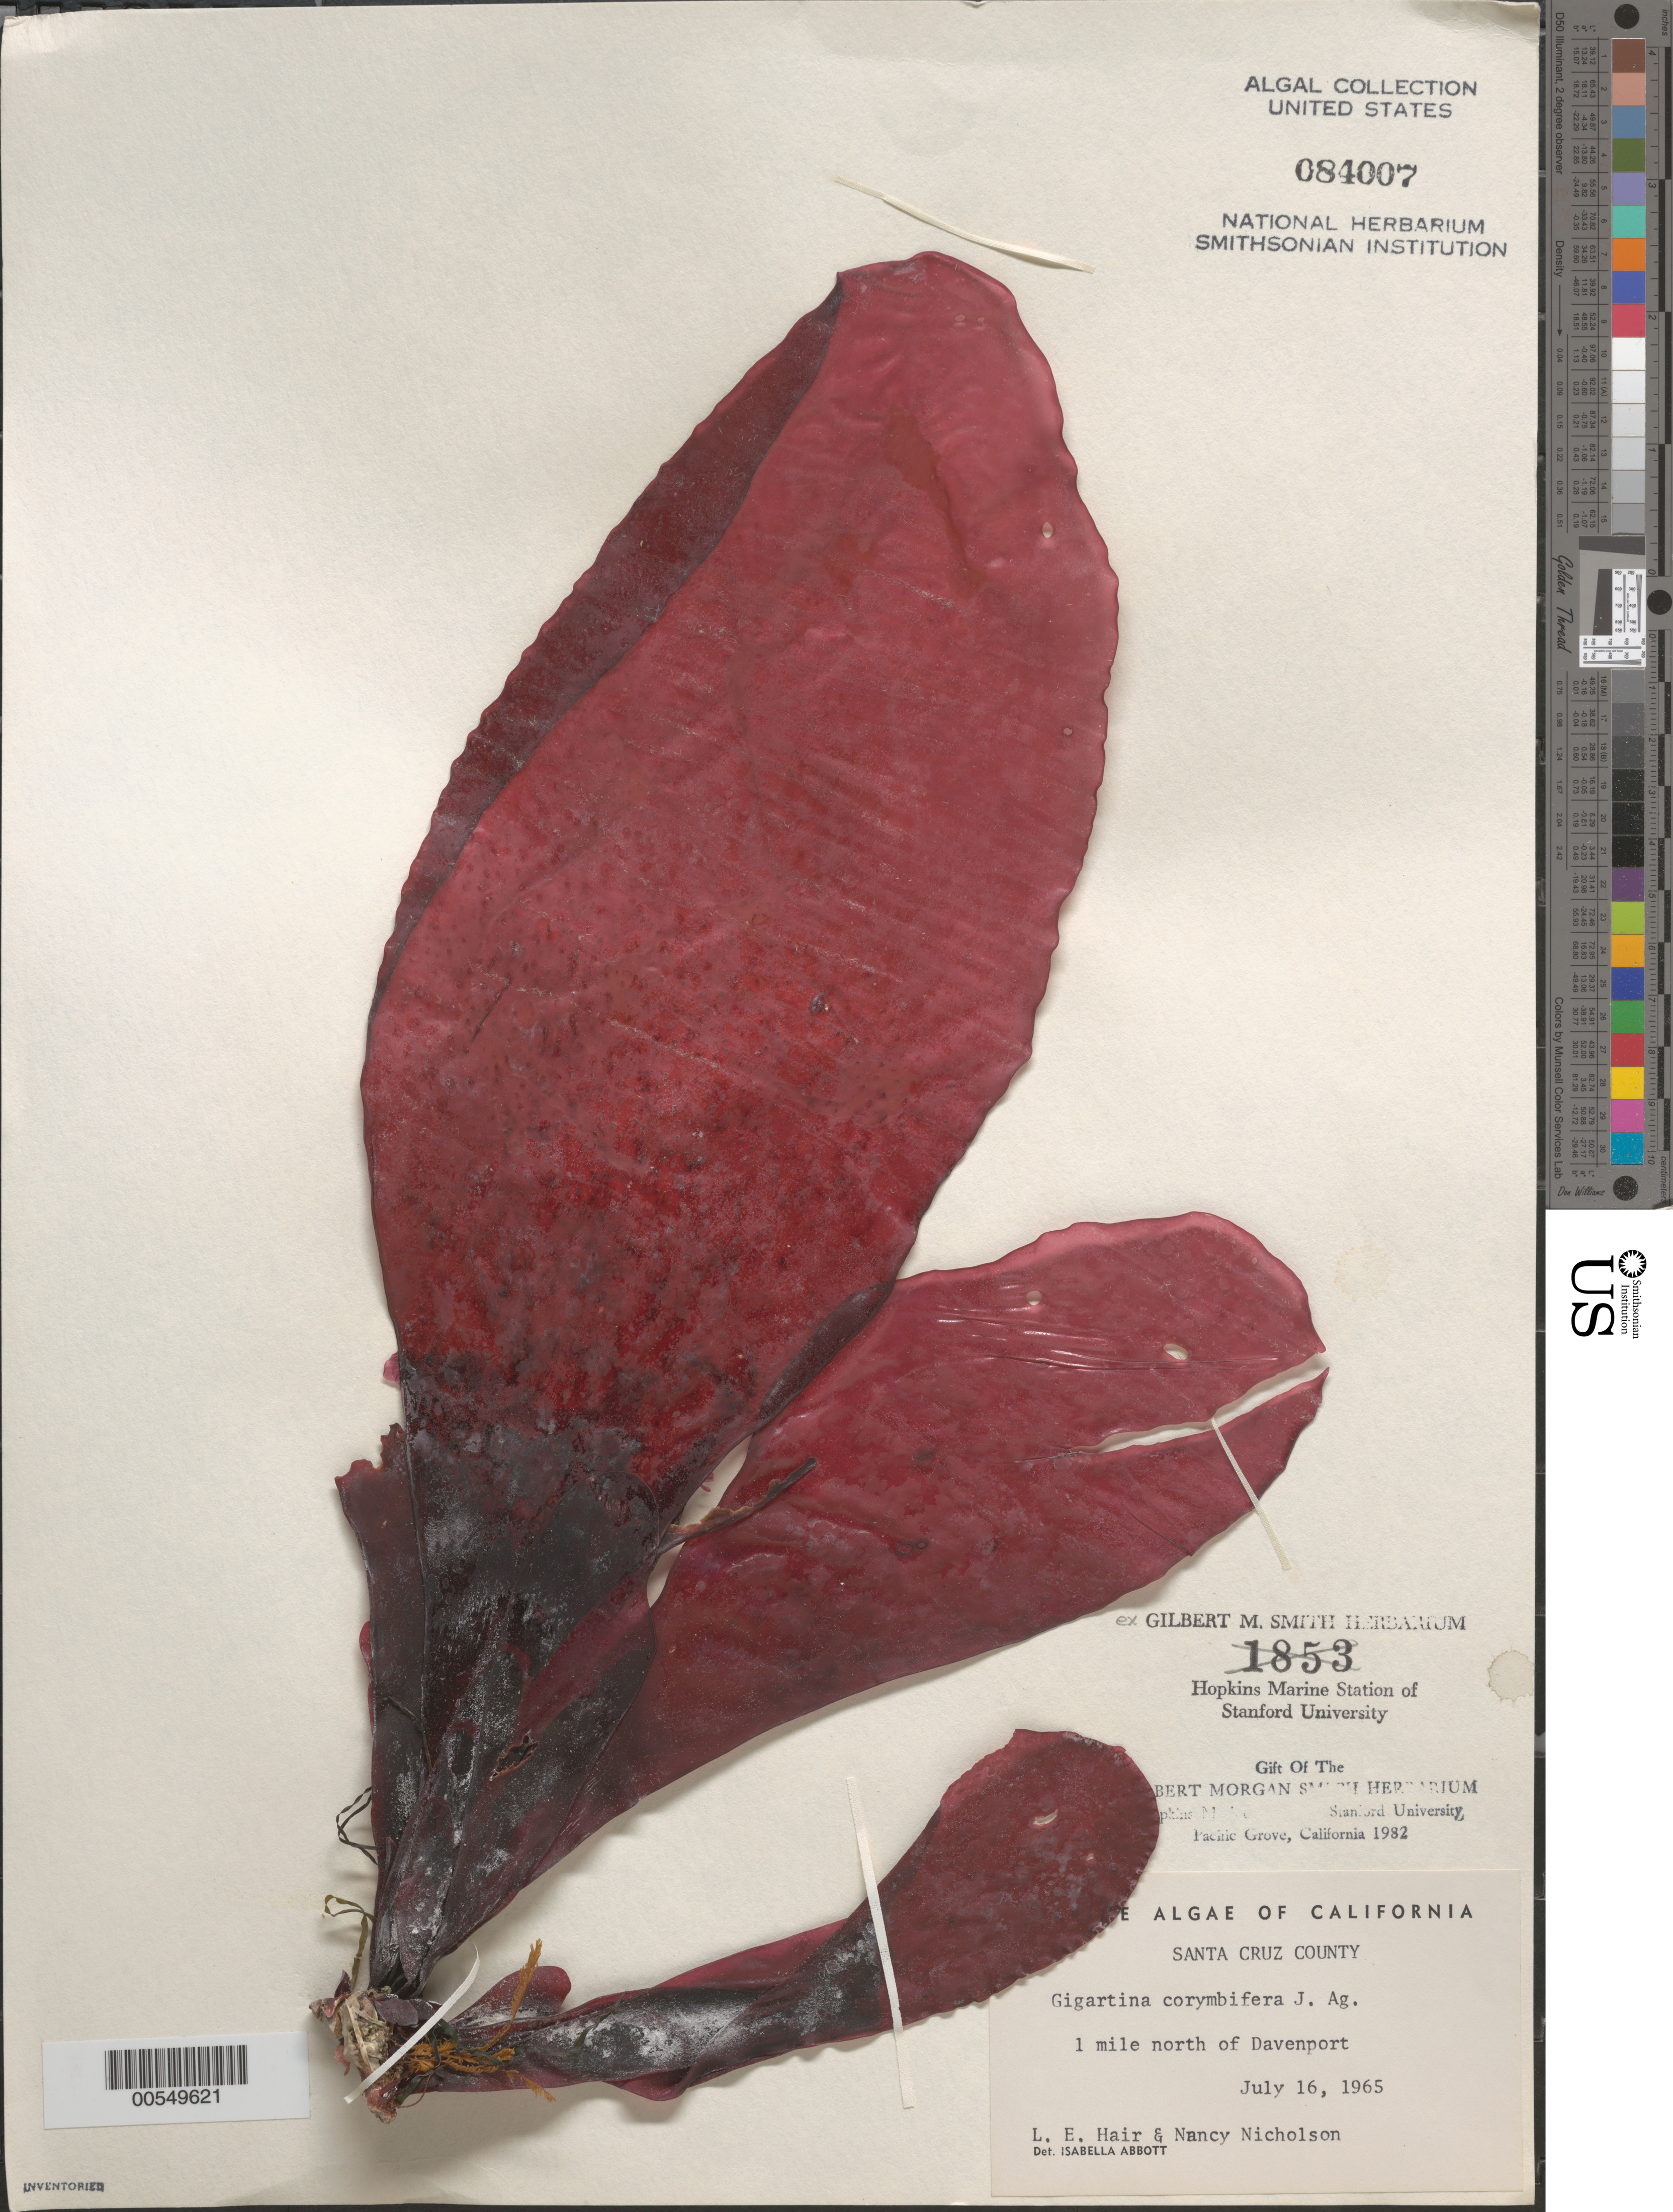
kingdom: Plantae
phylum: Rhodophyta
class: Florideophyceae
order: Gigartinales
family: Gigartinaceae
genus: Chondracanthus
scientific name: Chondracanthus corymbiferus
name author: (Kütz.) Guiry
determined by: Algae name updating Project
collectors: L. Hair & N. Nicholson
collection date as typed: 16 Jul 1965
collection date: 1965-07-16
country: United States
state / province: California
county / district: Santa Cruz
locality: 1 mile north of Davenport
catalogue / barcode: US 84007